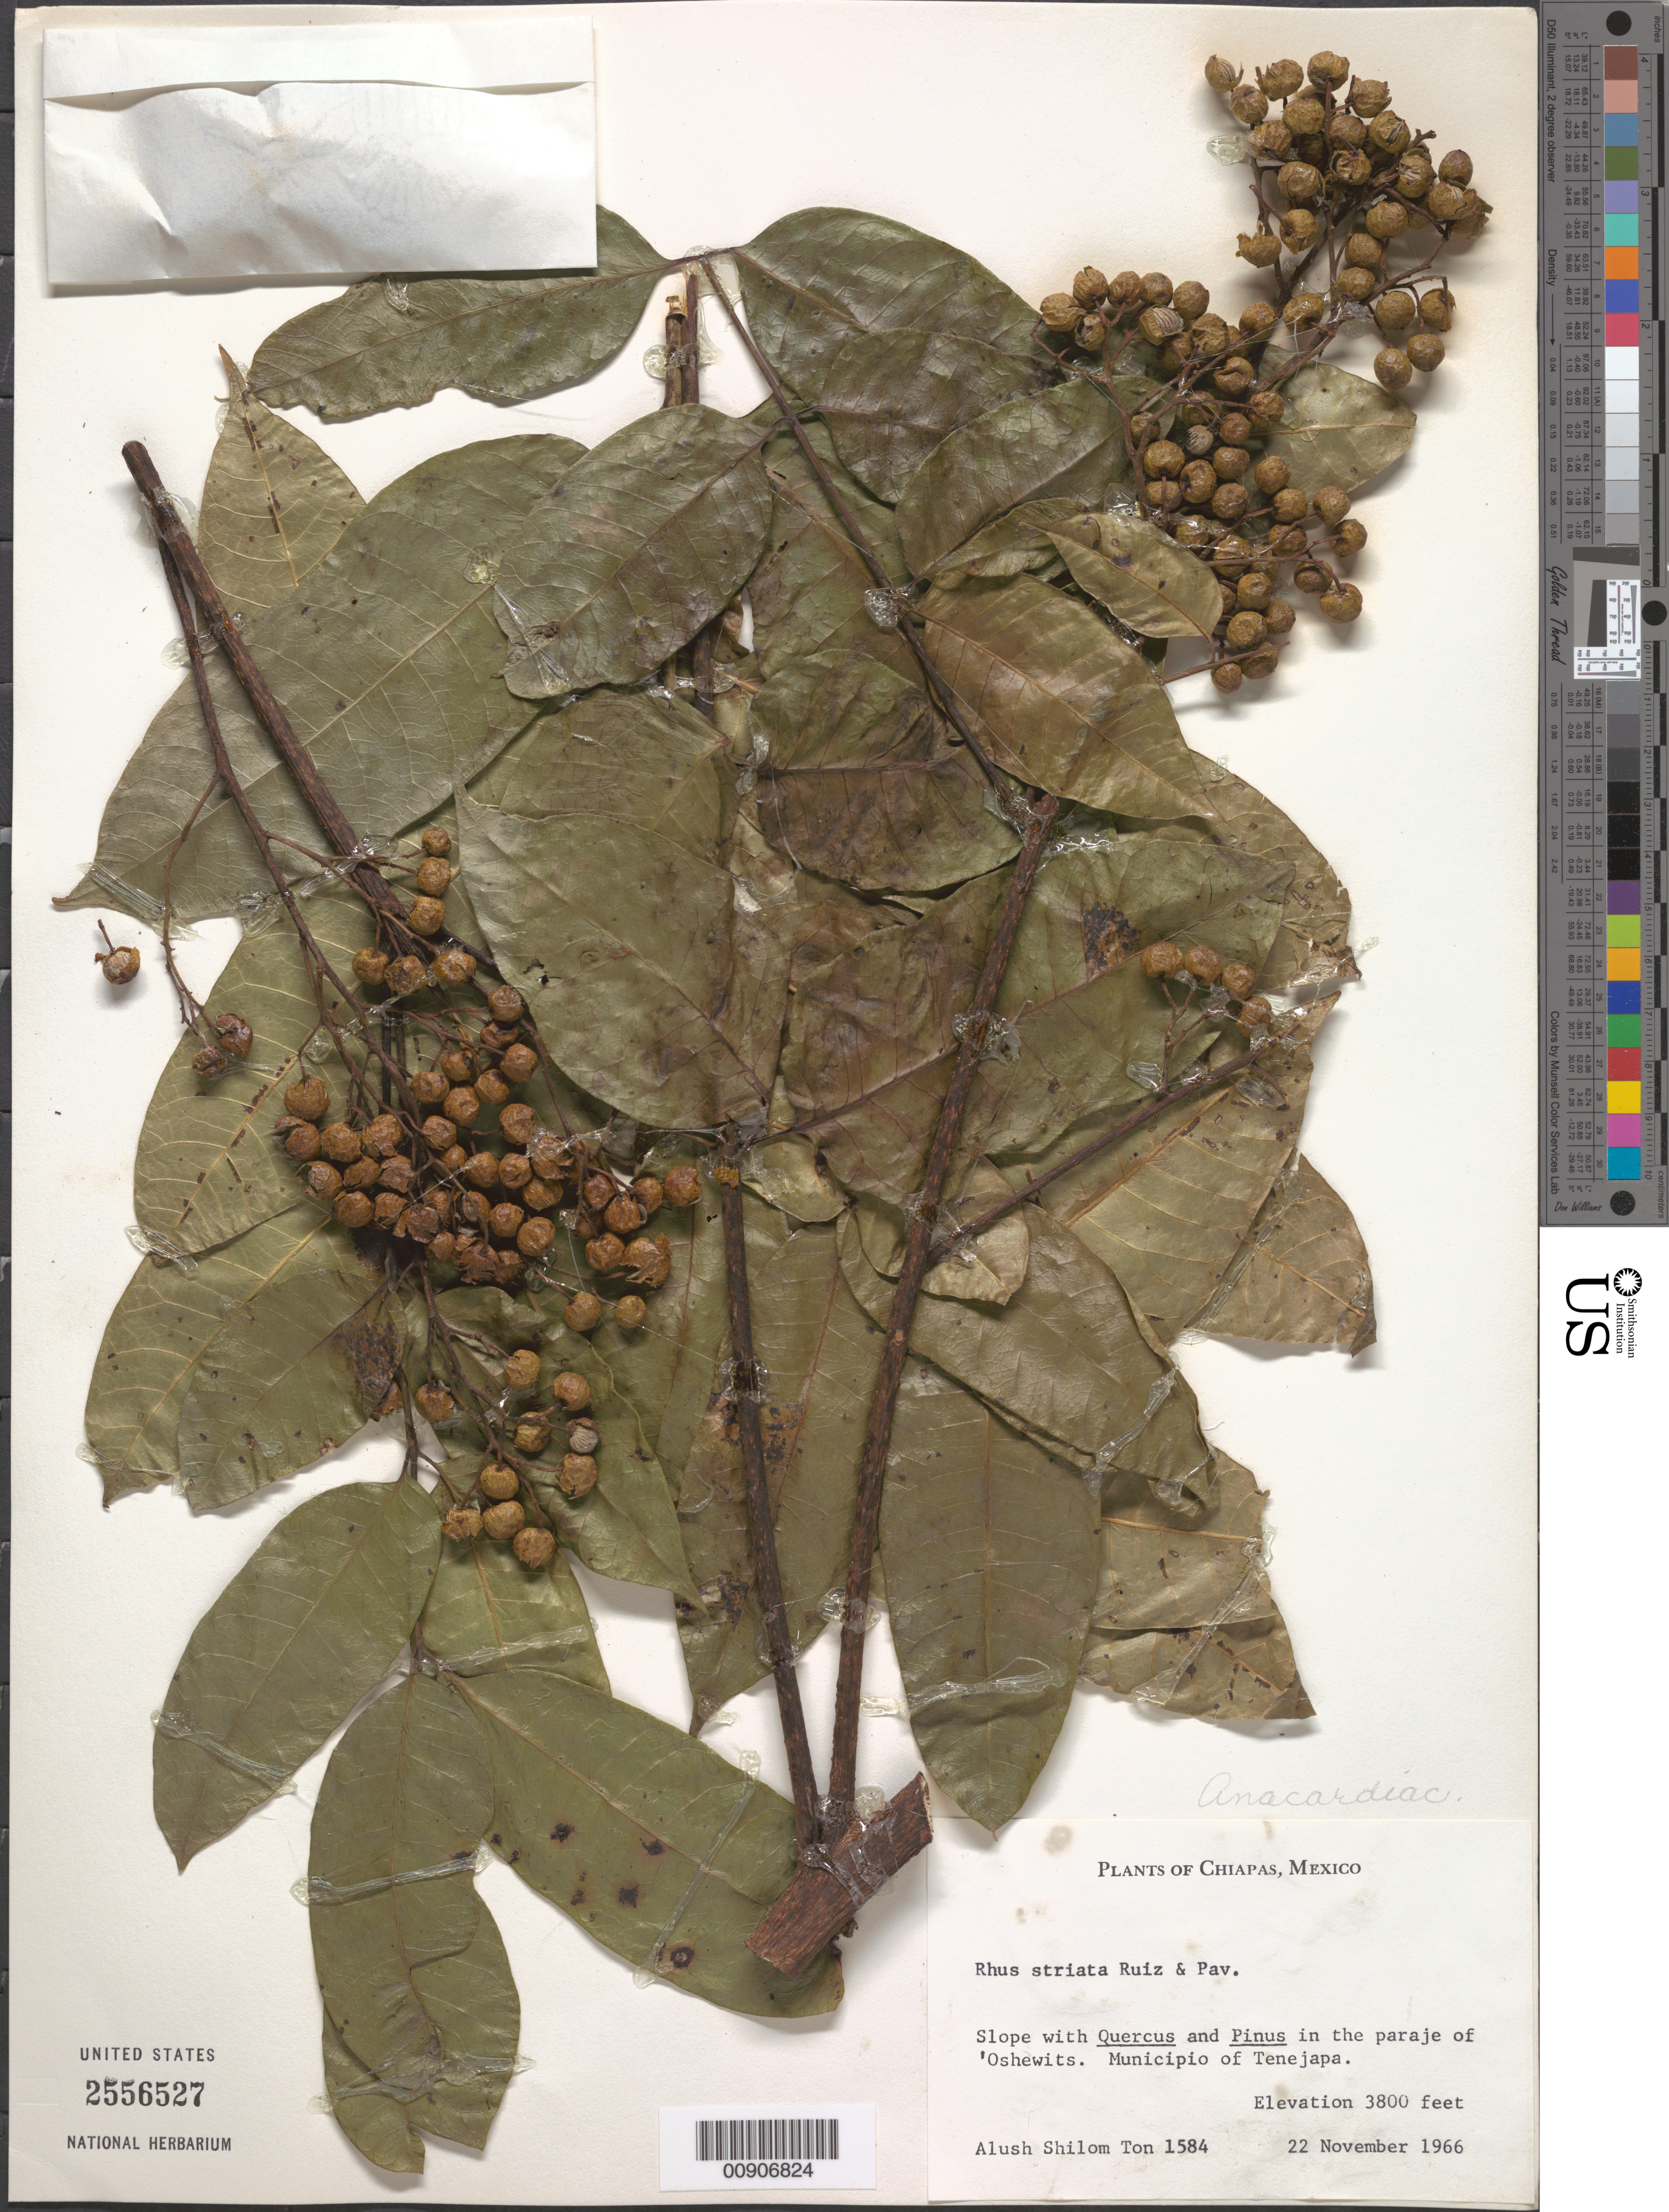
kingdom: Plantae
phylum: Tracheophyta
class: Magnoliopsida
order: Sapindales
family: Anacardiaceae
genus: Toxicodendron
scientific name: Toxicodendron striatum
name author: (Ruiz & Pav.) Kuntze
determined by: Mitchell, John D.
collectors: A. Shilom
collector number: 1584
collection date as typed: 22 Nov 1966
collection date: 1966-11-22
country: Mexico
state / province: Chiapas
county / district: Tenejapa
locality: In the paraje of 'Oshewits. Municipio of Tenejapa, Chiapas.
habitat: Slope with Quercus and Pinus.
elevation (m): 1158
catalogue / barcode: US 2556527